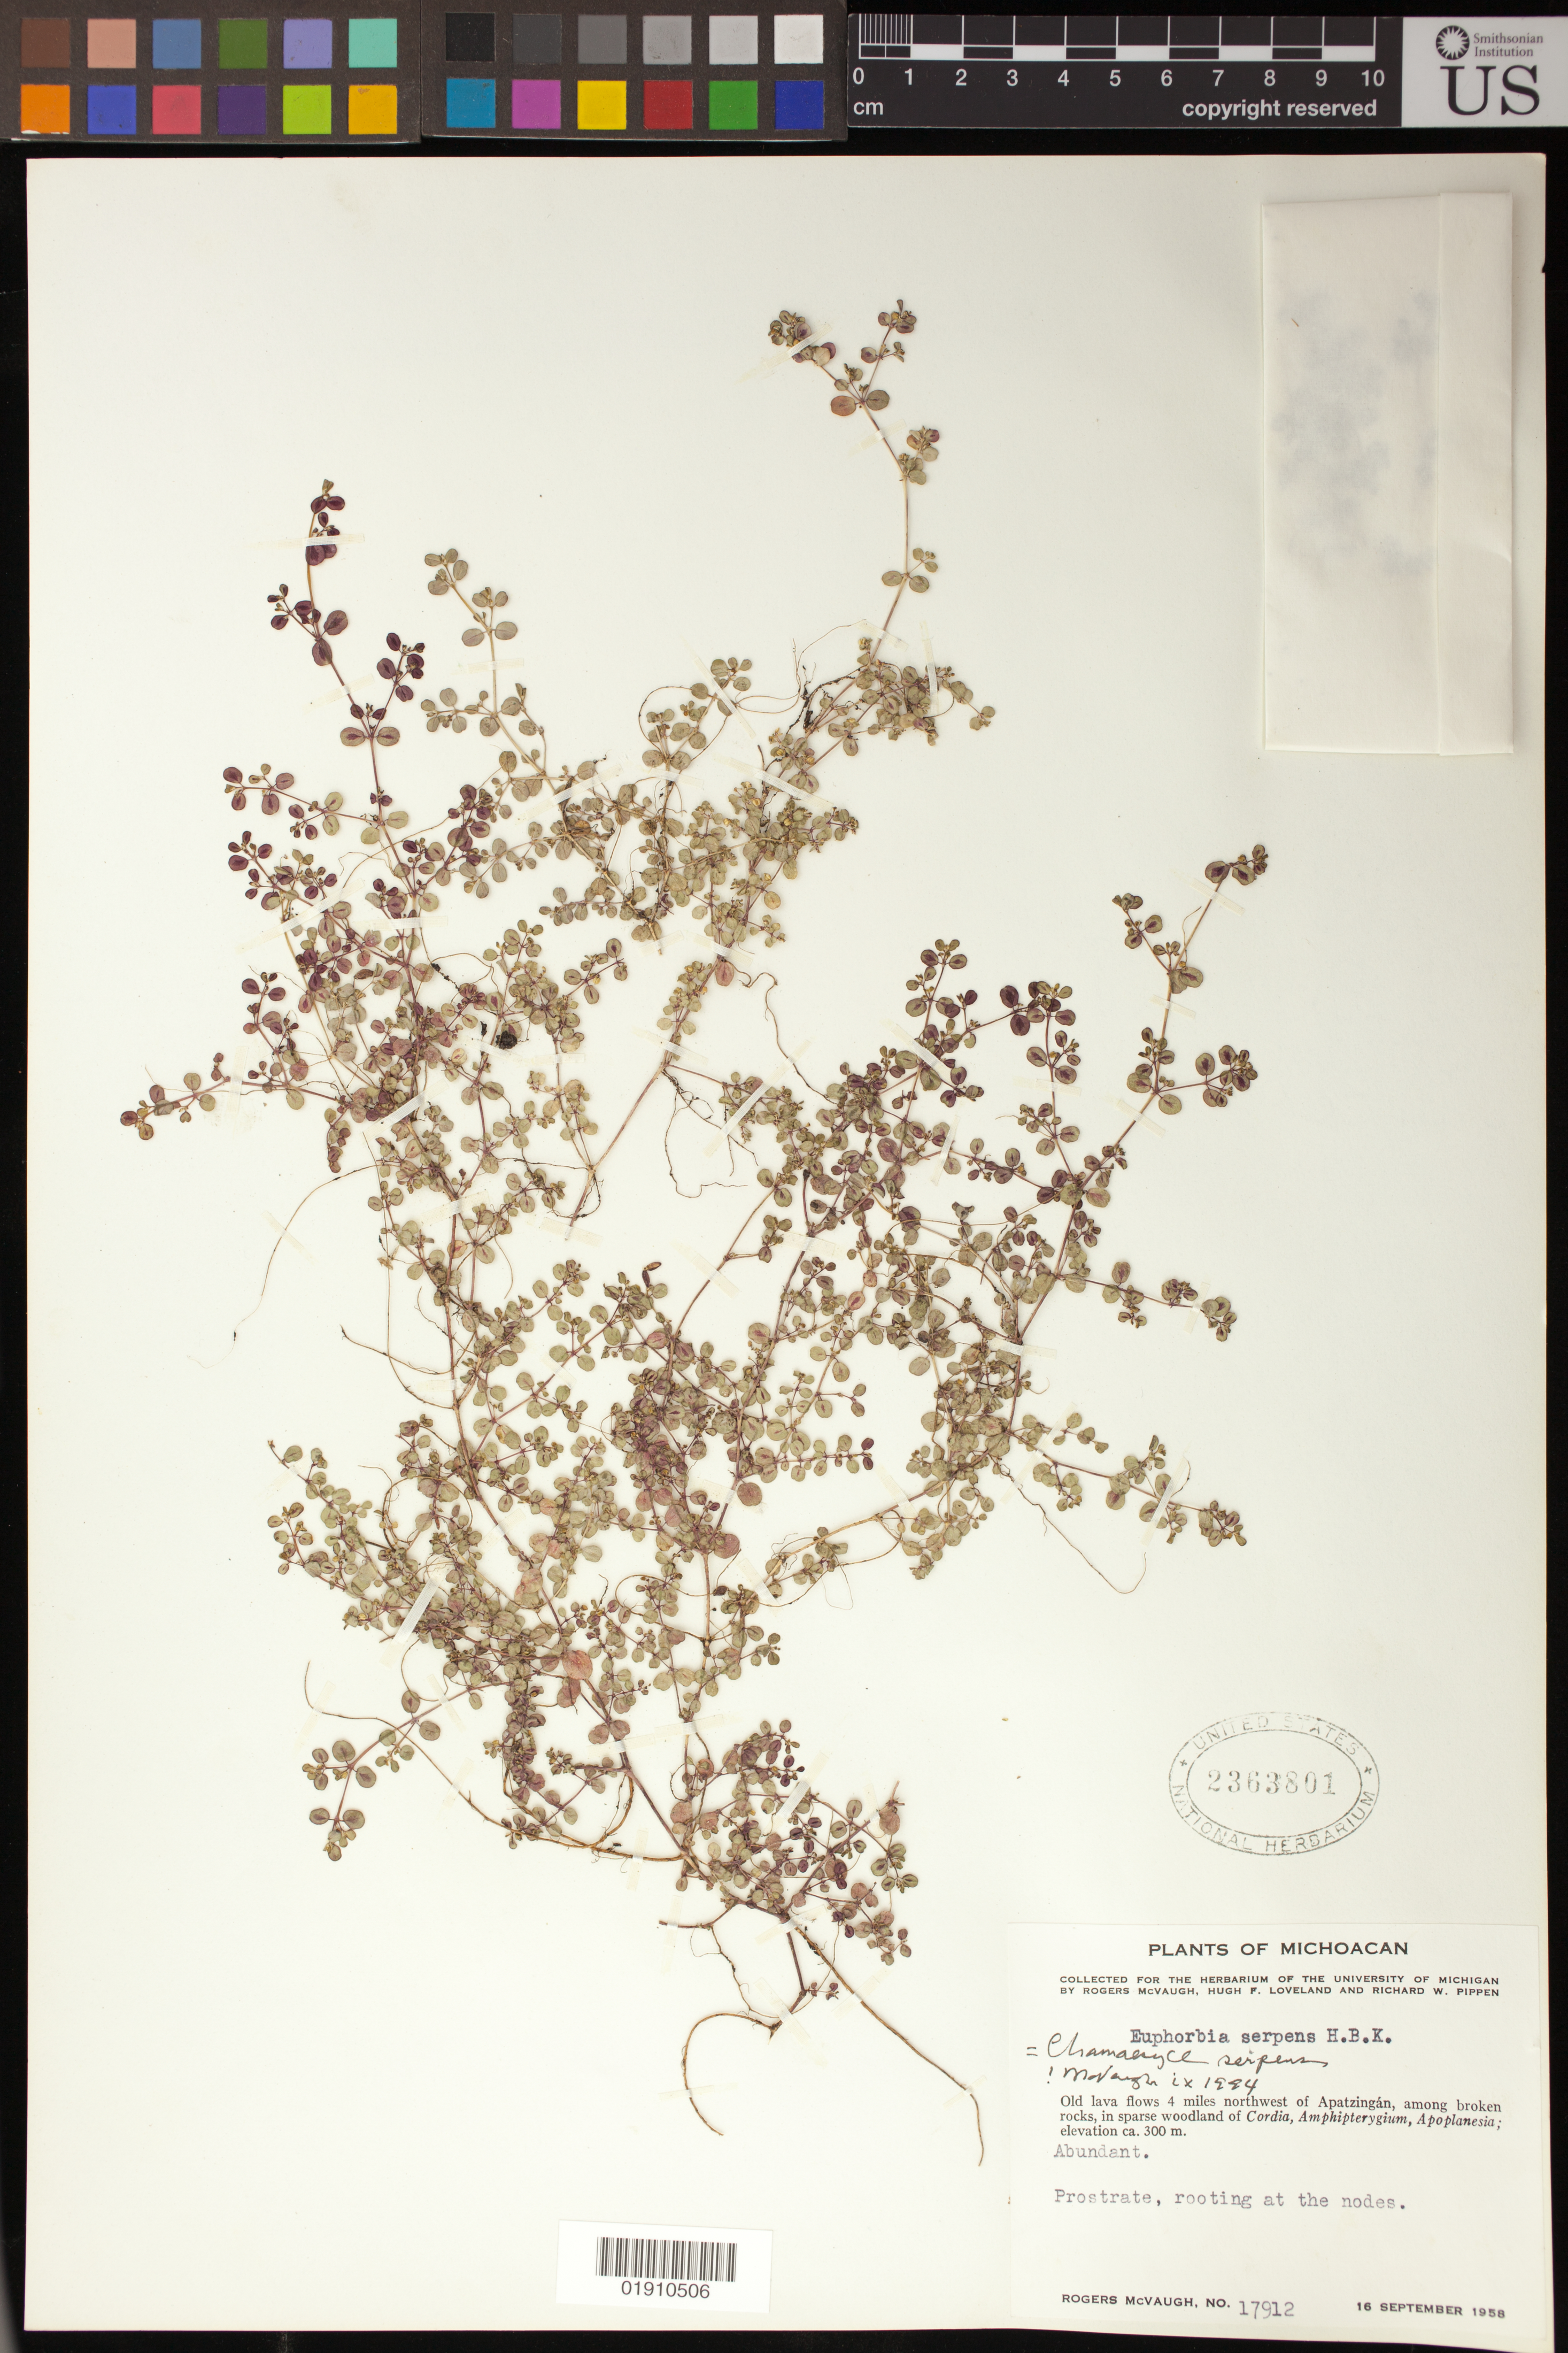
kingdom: Plantae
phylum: Tracheophyta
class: Magnoliopsida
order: Malpighiales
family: Euphorbiaceae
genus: Euphorbia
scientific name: Euphorbia serpens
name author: Kunth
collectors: R. McVaugh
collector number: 17912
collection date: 1958-09-16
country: Mexico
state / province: Michoacán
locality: Old lava flows 4 miles northwestof Apatzingan among broken rocks in sparse woodland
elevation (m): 300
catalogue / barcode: US 2363801